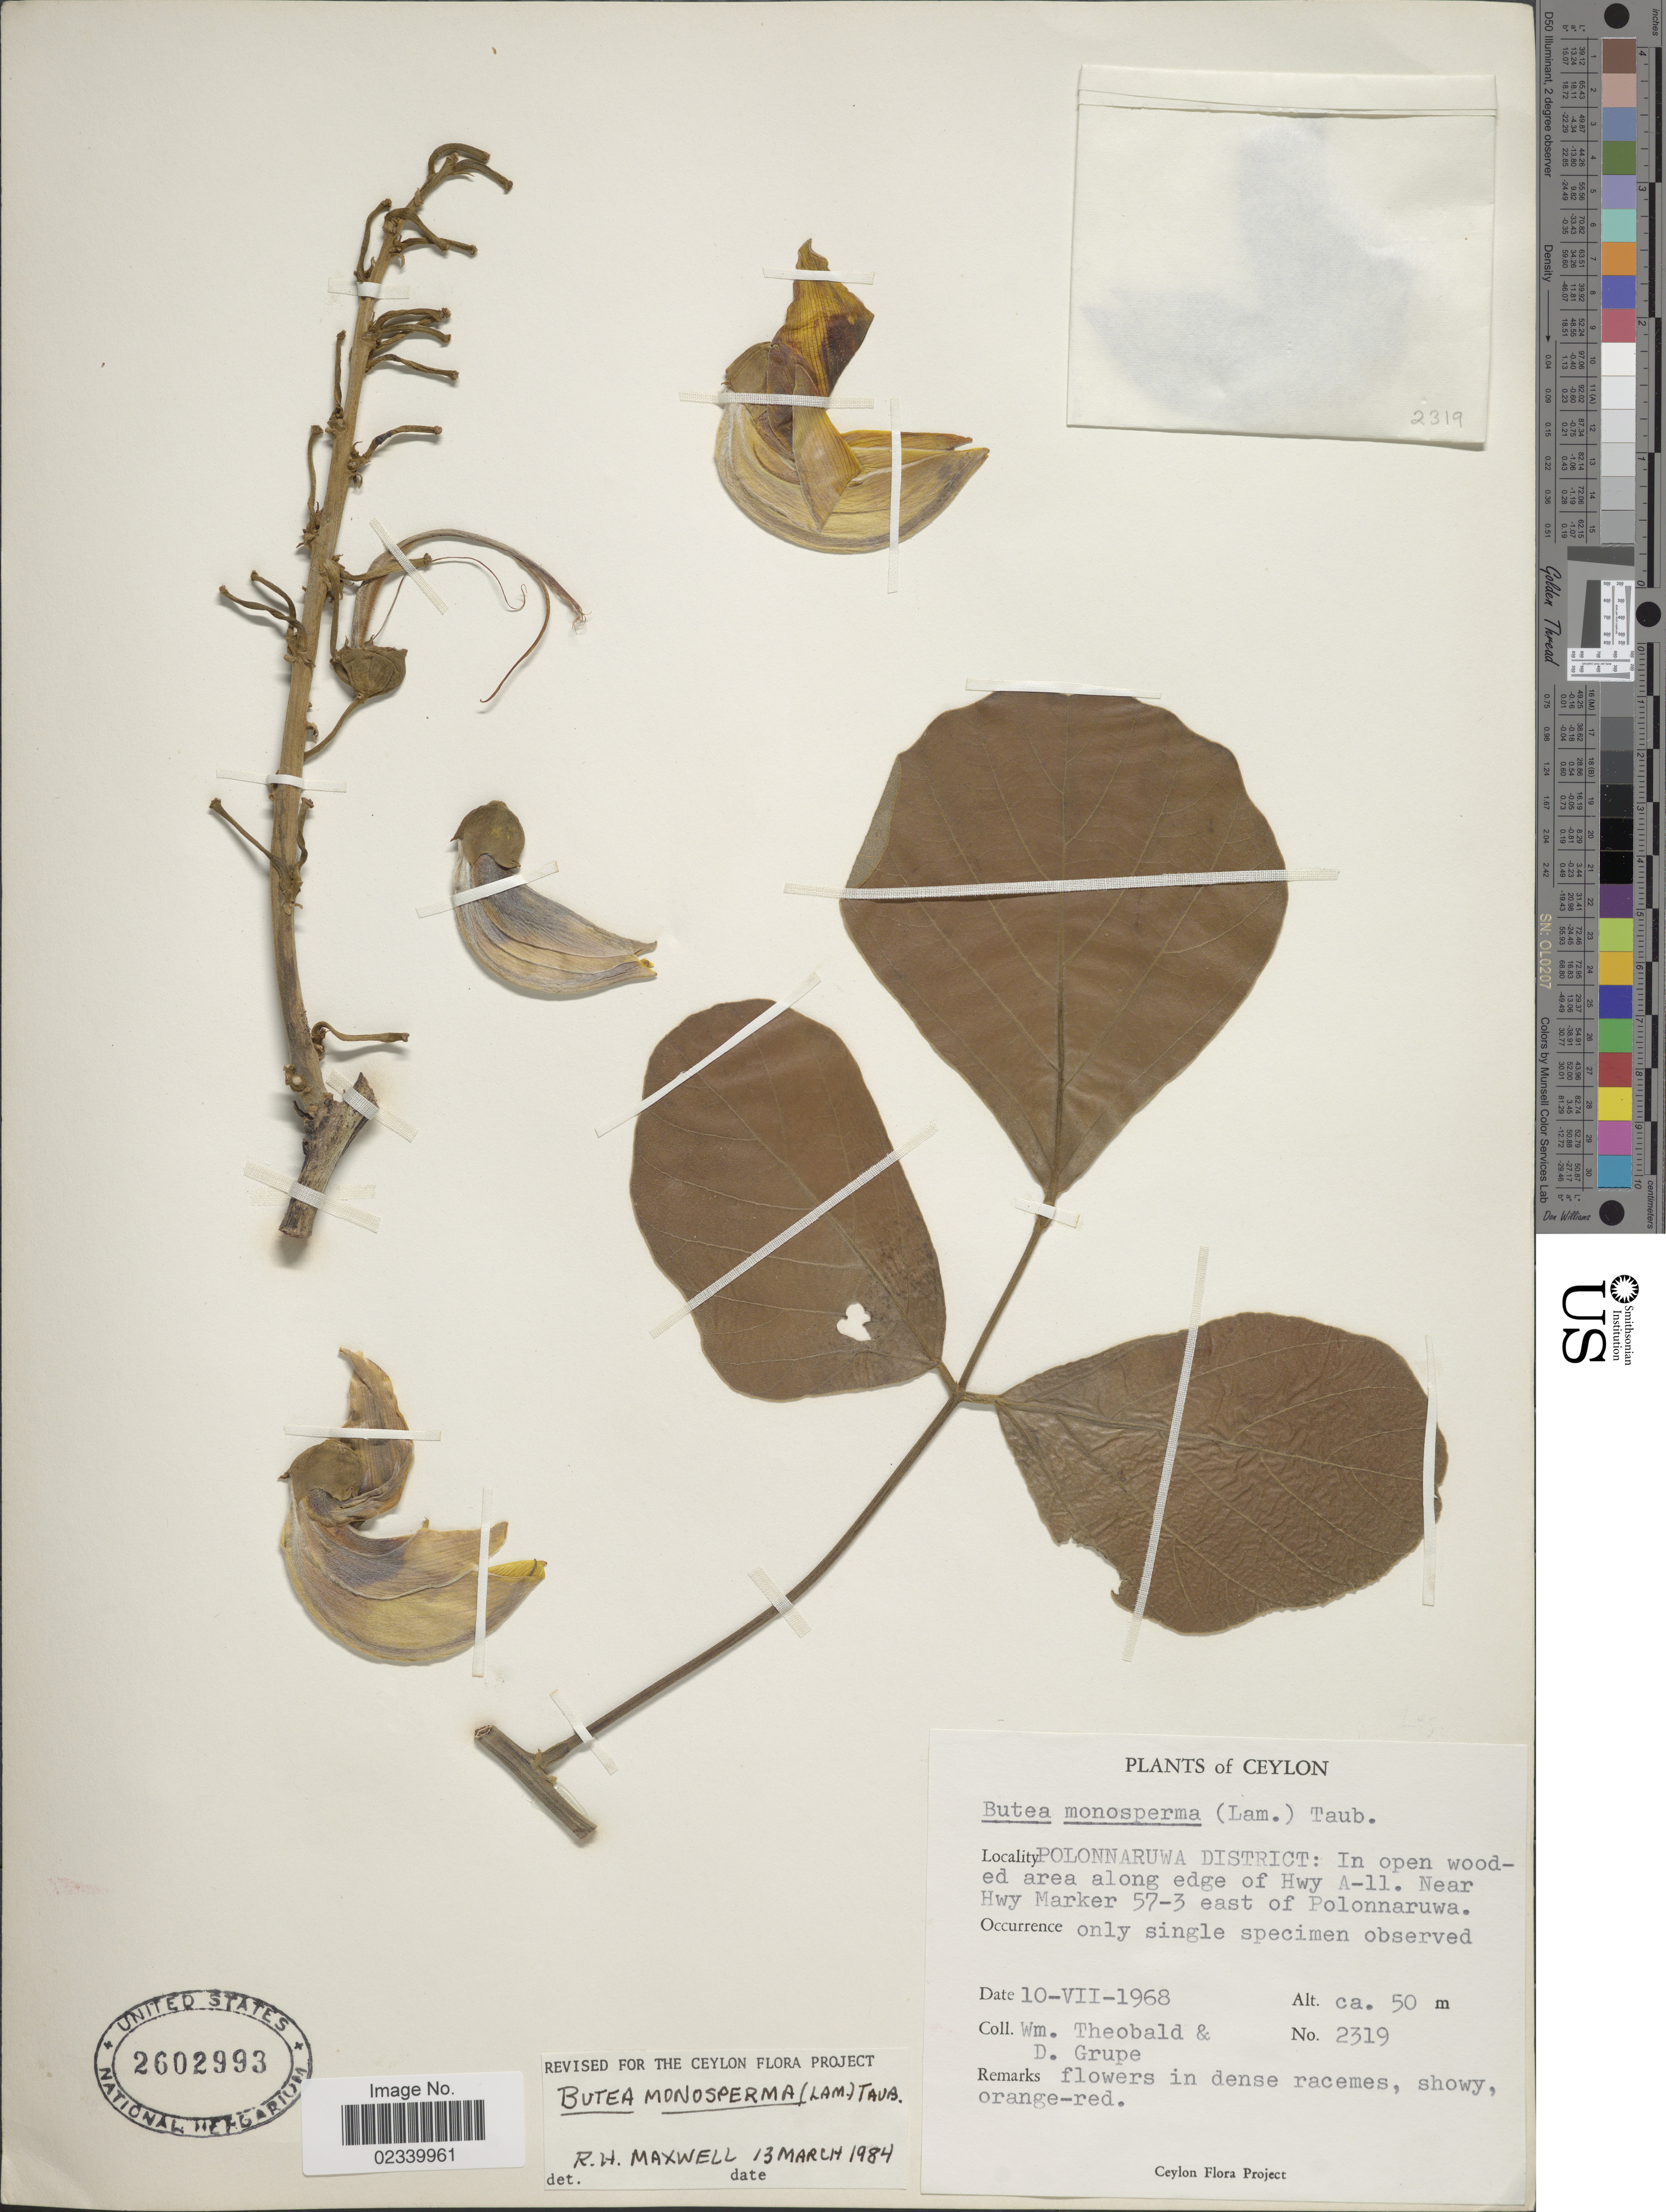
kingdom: Plantae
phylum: Tracheophyta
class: Magnoliopsida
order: Fabales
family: Fabaceae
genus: Butea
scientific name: Butea monosperma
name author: (Lam.) Taub.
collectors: W. Theobald & D. Grupe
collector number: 2319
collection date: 1968-07-10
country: Sri Lanka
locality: Ceylon, Polonnaruwa District: In open wooded area along edge of Hwy A-11. Near Hwy Marker 57-3 east of Polonnaruwa.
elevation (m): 50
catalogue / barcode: US 2602993